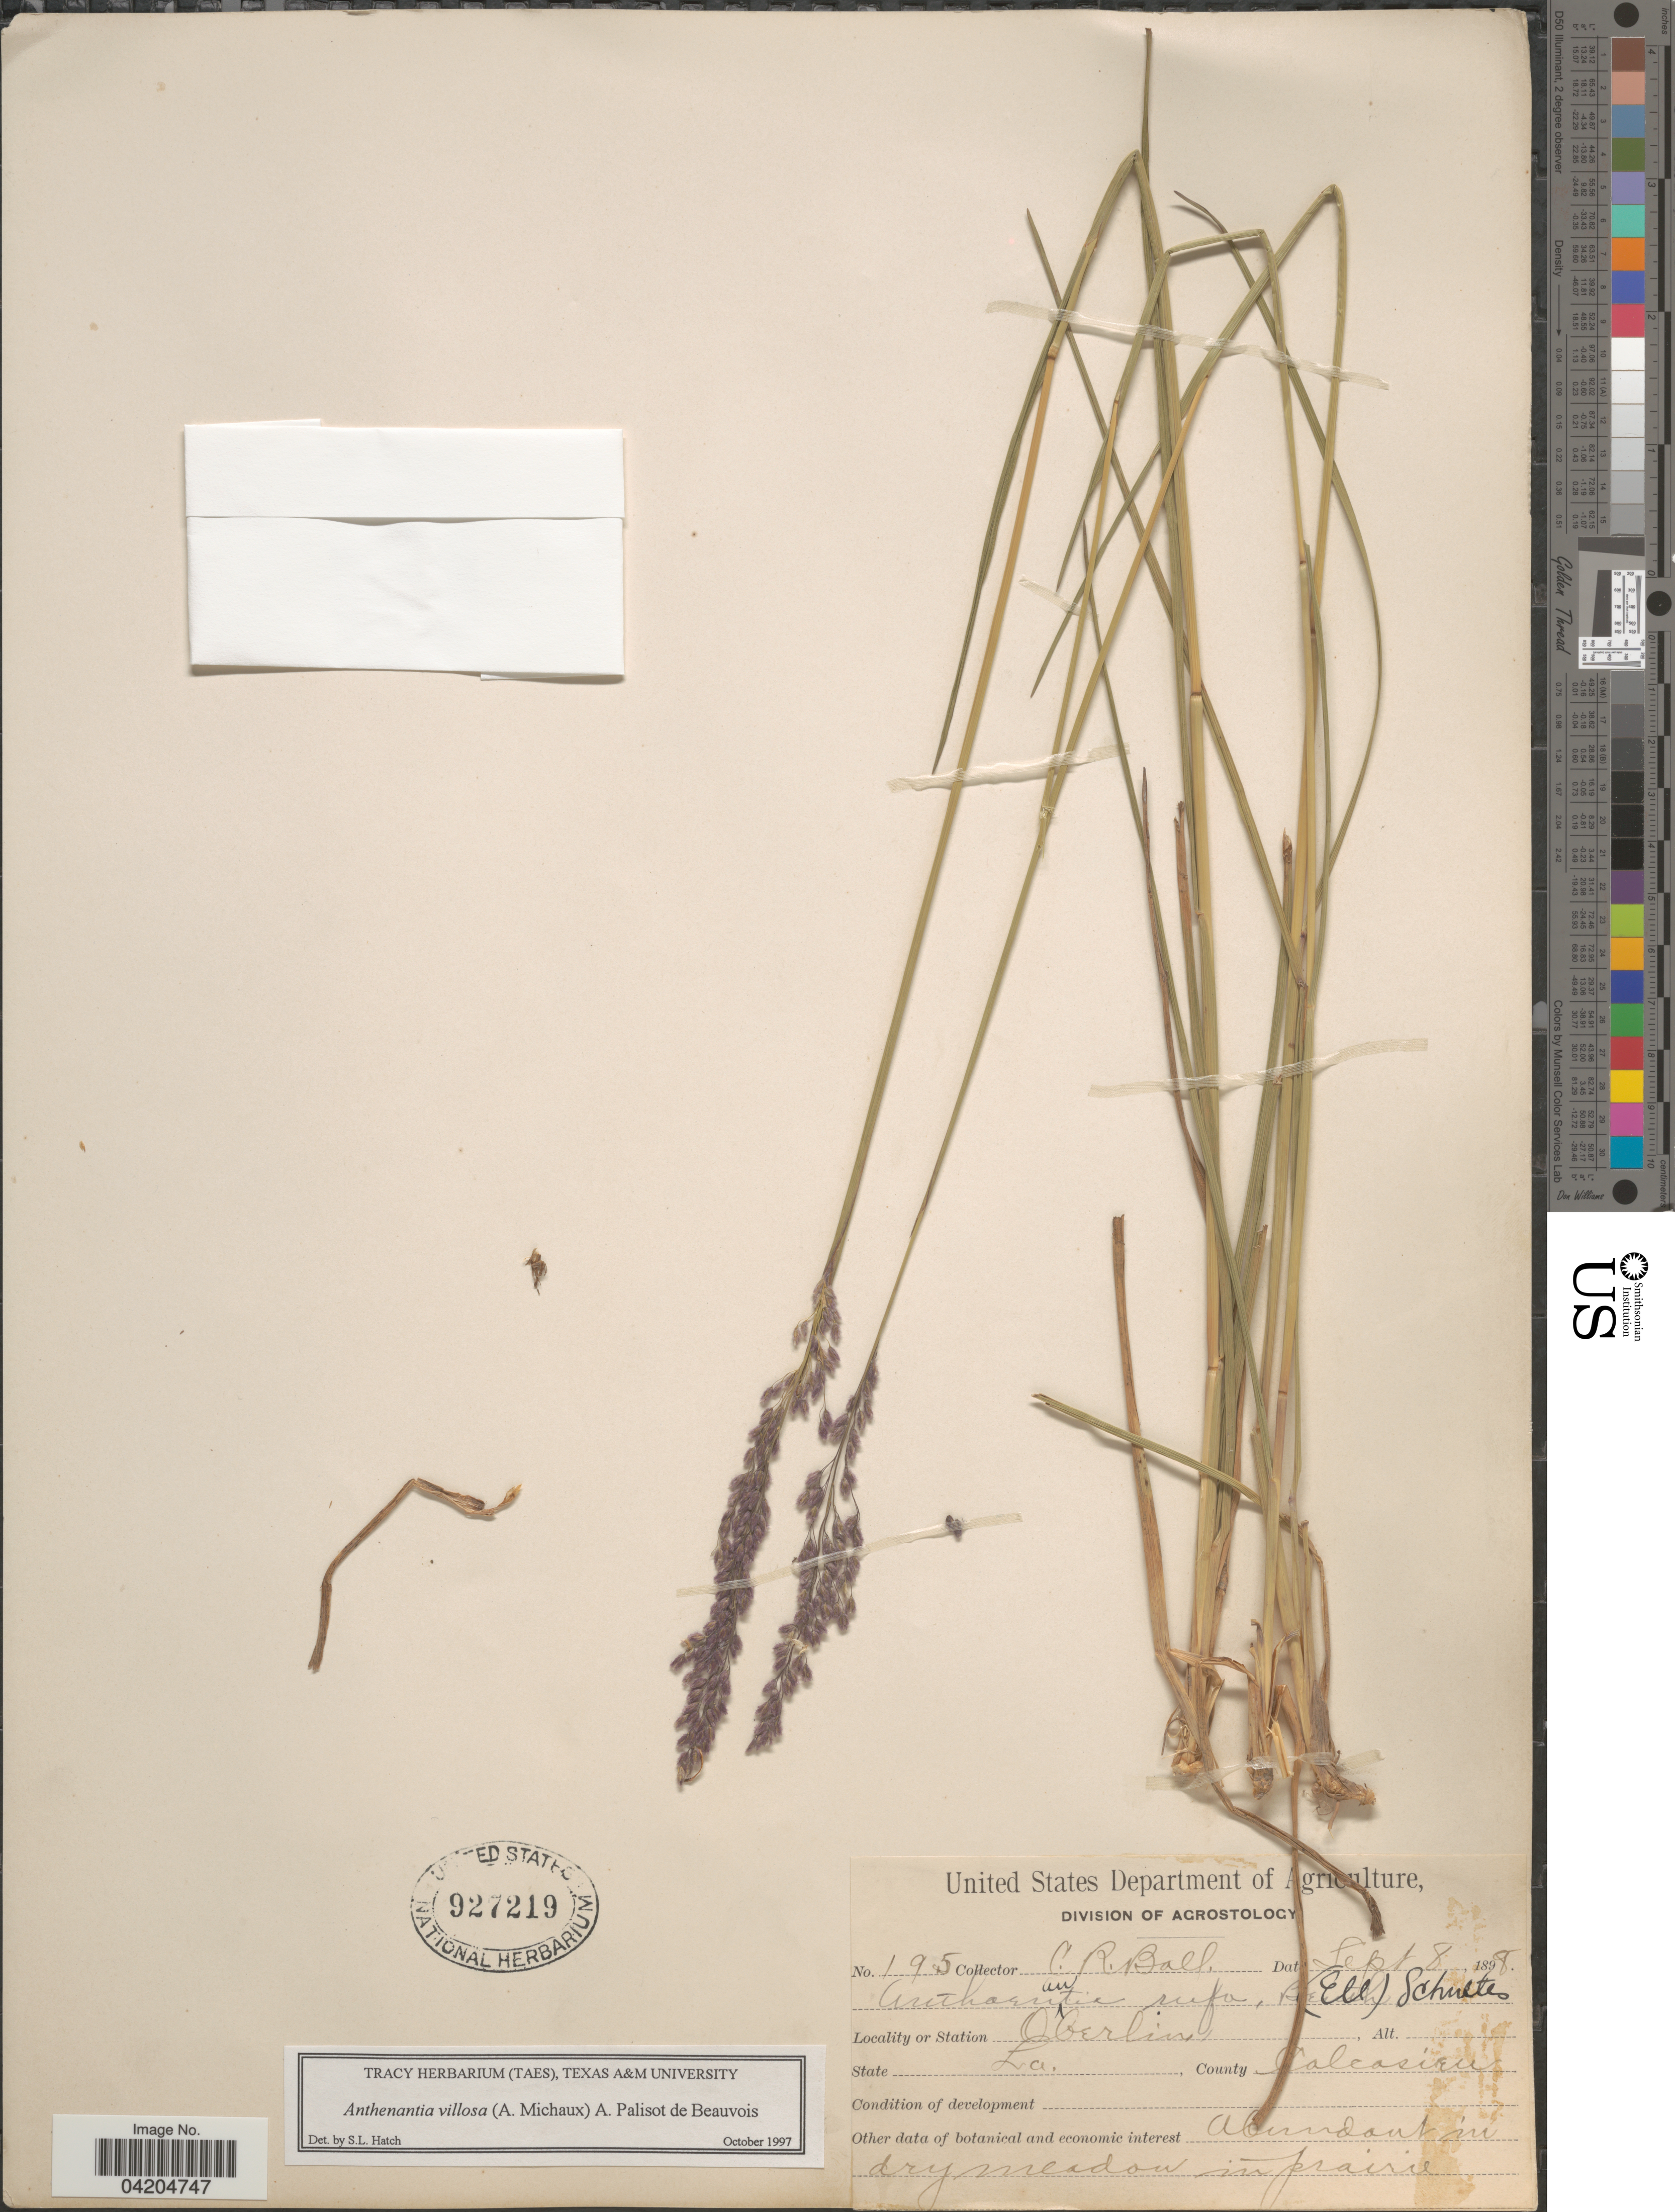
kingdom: Plantae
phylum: Tracheophyta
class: Liliopsida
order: Poales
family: Poaceae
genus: Anthaenantia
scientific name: Anthaenantia villosa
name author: (Michx.) P. Beauv.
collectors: C. R. Ball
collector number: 195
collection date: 1898-09-08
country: United States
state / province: Louisiana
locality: Oberlin. County Calcasieu.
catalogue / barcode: US 927219